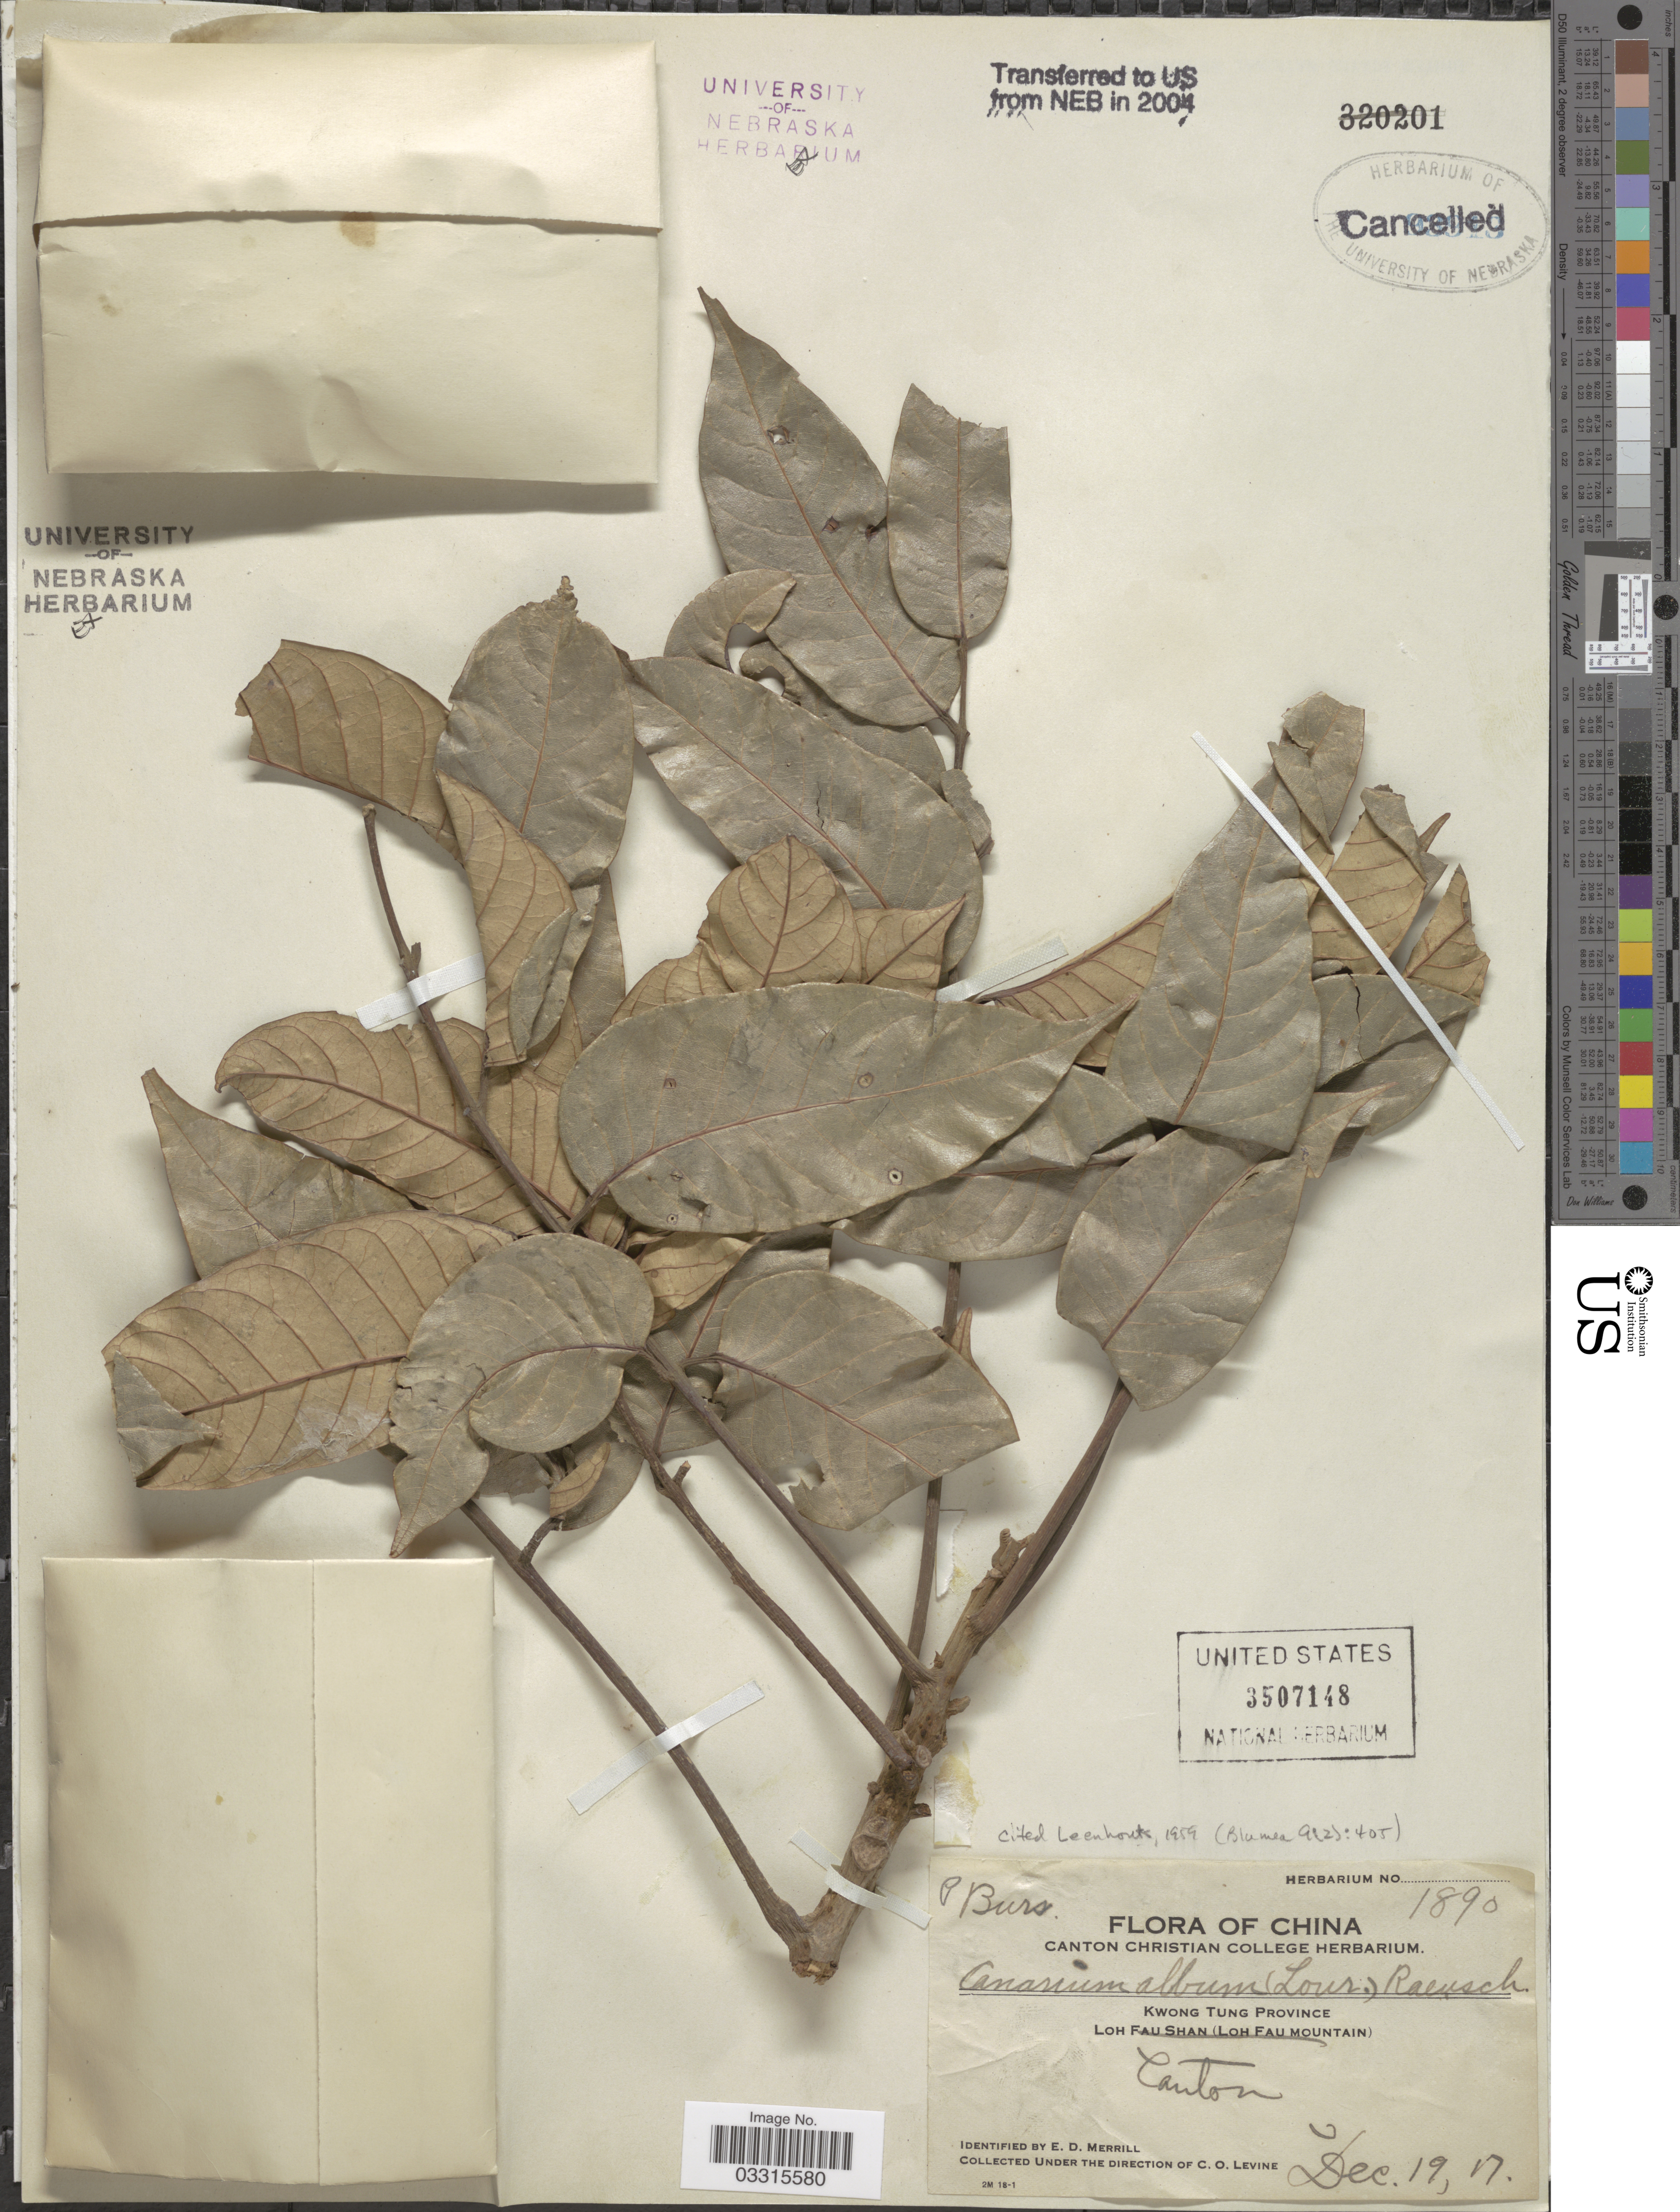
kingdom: Plantae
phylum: Tracheophyta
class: Magnoliopsida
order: Sapindales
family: Burseraceae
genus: Canarium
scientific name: Canarium album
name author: Leenh.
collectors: C. O. Levine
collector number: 1890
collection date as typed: Transcribed d/m/y: 19/12/17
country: China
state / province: Guangdong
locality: Kwong Tung Province. Canton.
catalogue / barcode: US 3507148